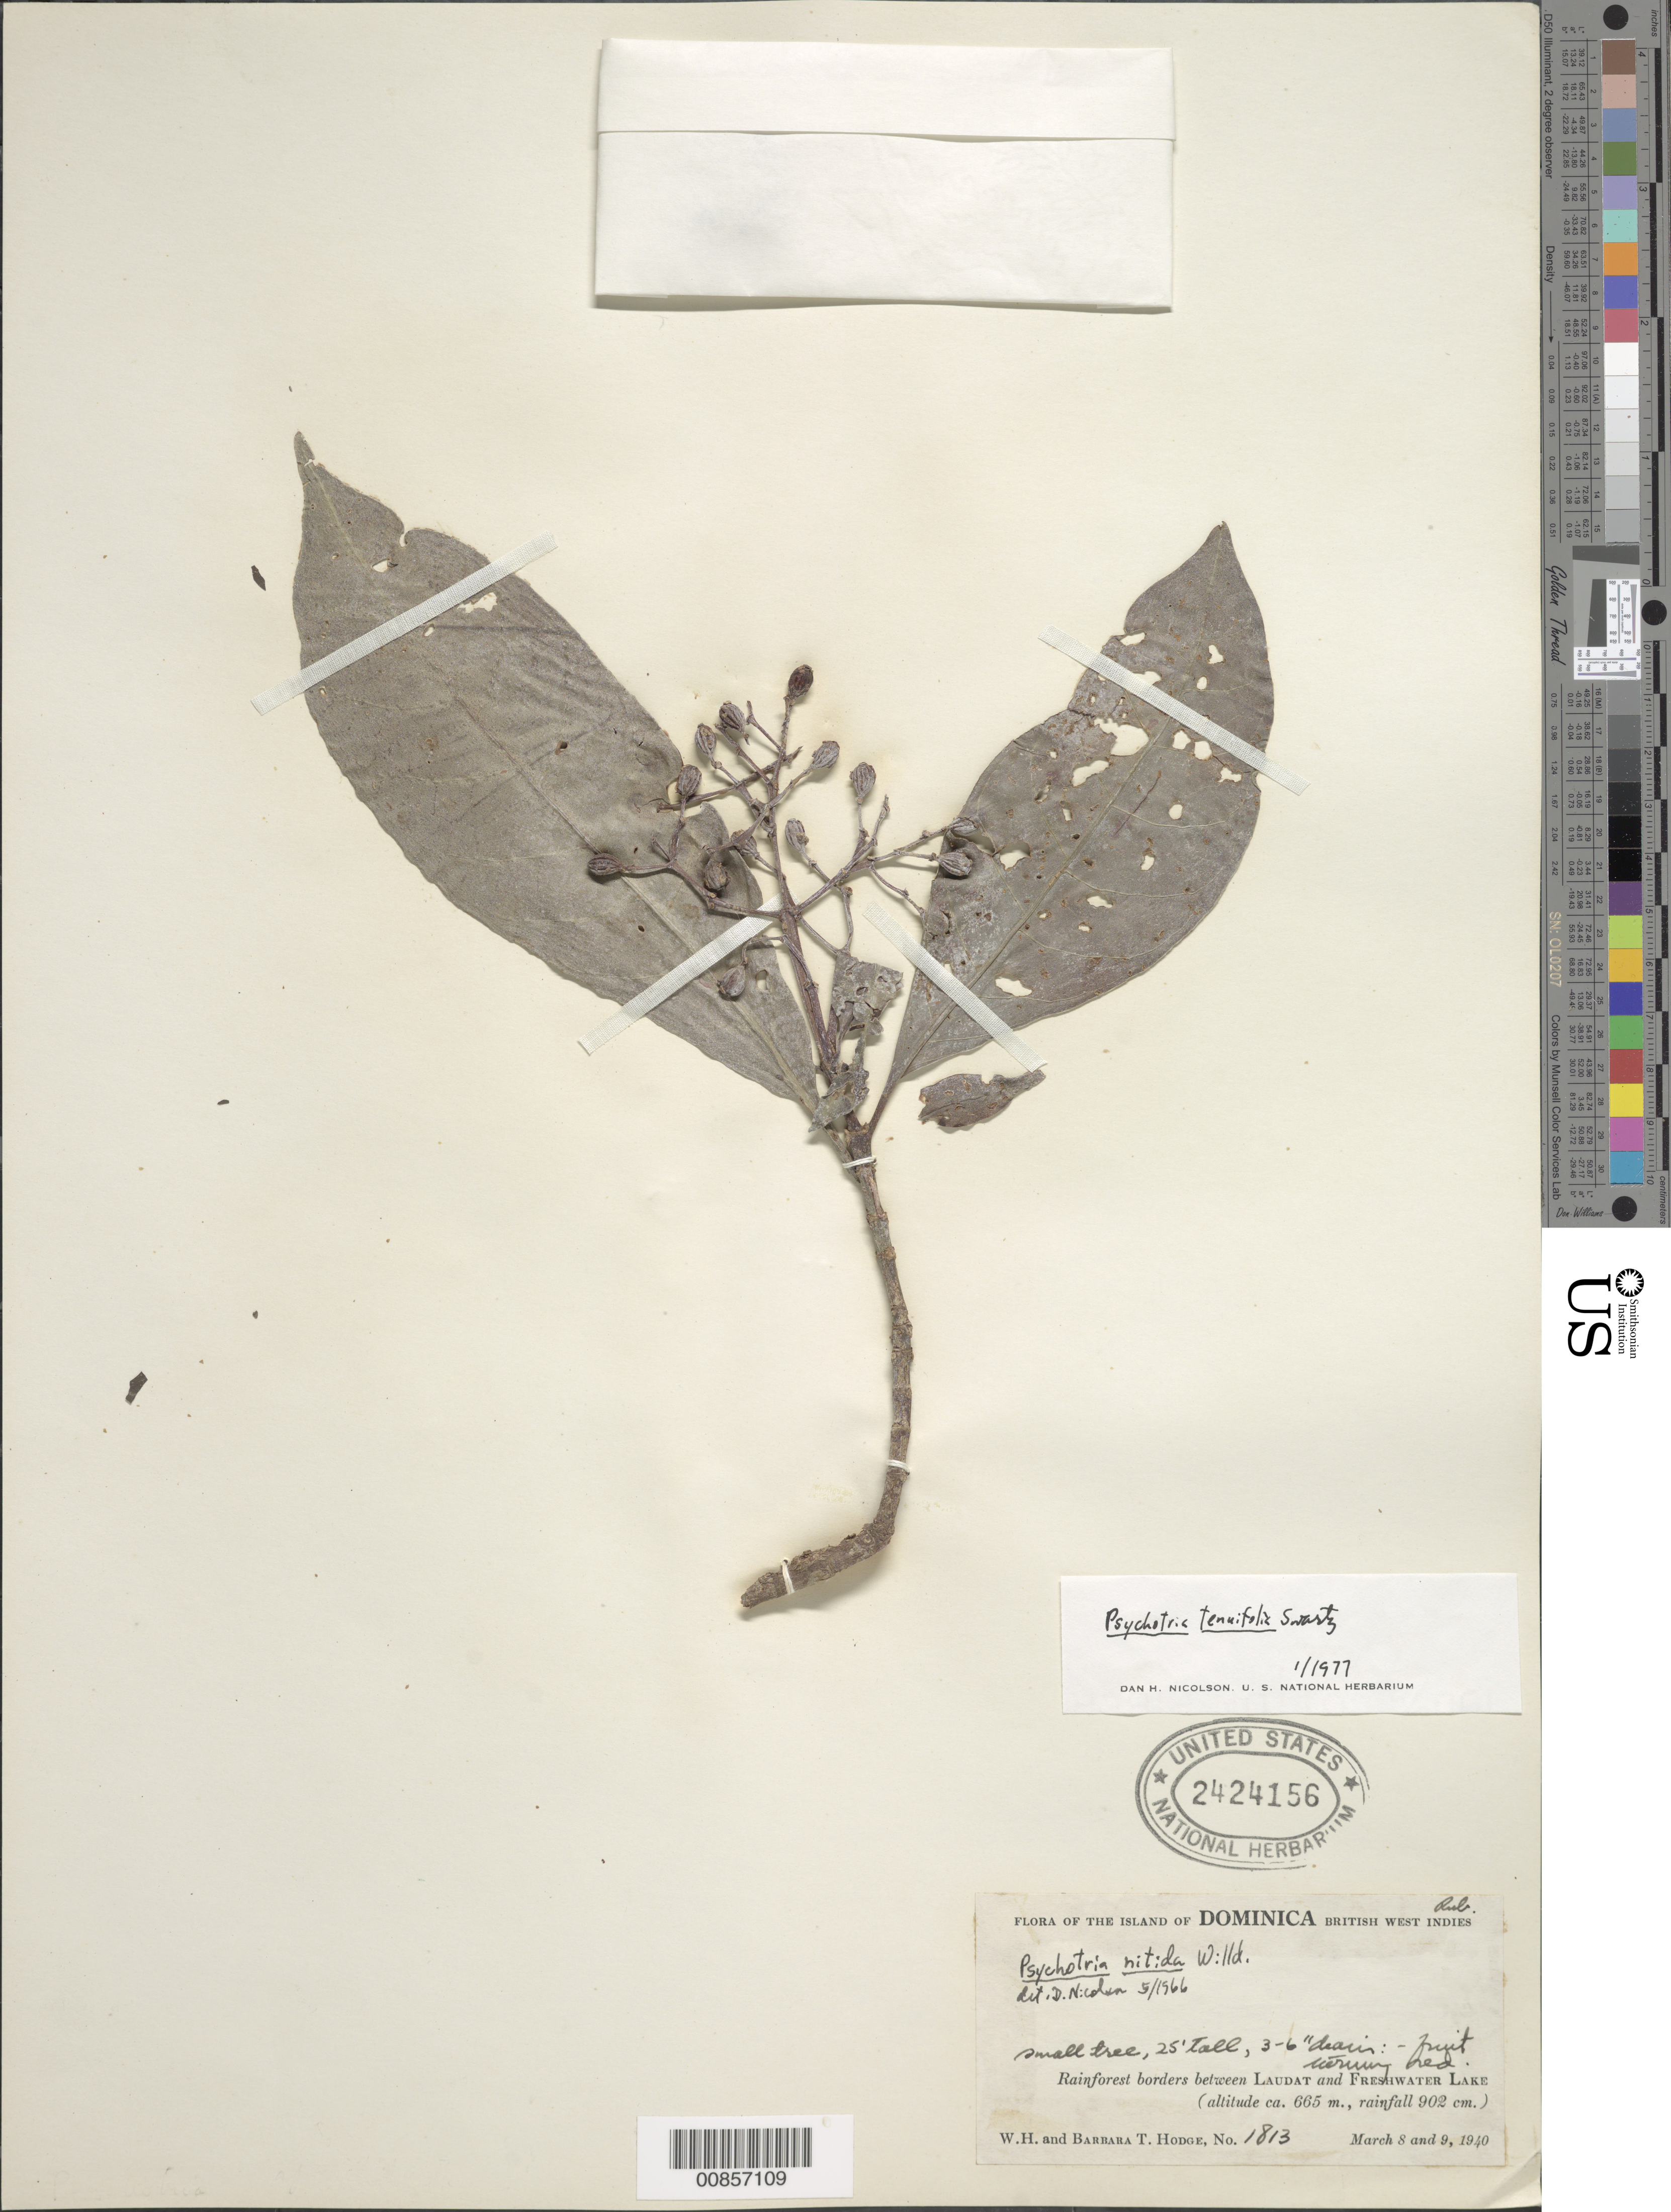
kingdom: Plantae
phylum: Tracheophyta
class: Magnoliopsida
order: Gentianales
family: Rubiaceae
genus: Psychotria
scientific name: Psychotria tenuifolia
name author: Sw.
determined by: Nicolson, Dan H.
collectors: W. Hodge & B. Hodge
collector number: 1813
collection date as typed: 08 Mar 1940 and 09 Mar 1940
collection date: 1940-03-08,1940-03-09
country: Dominica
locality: Between Laudat and Freshwater Lake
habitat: Rainforest borders (rainfall 902 cm)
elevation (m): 665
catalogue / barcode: US 2424156